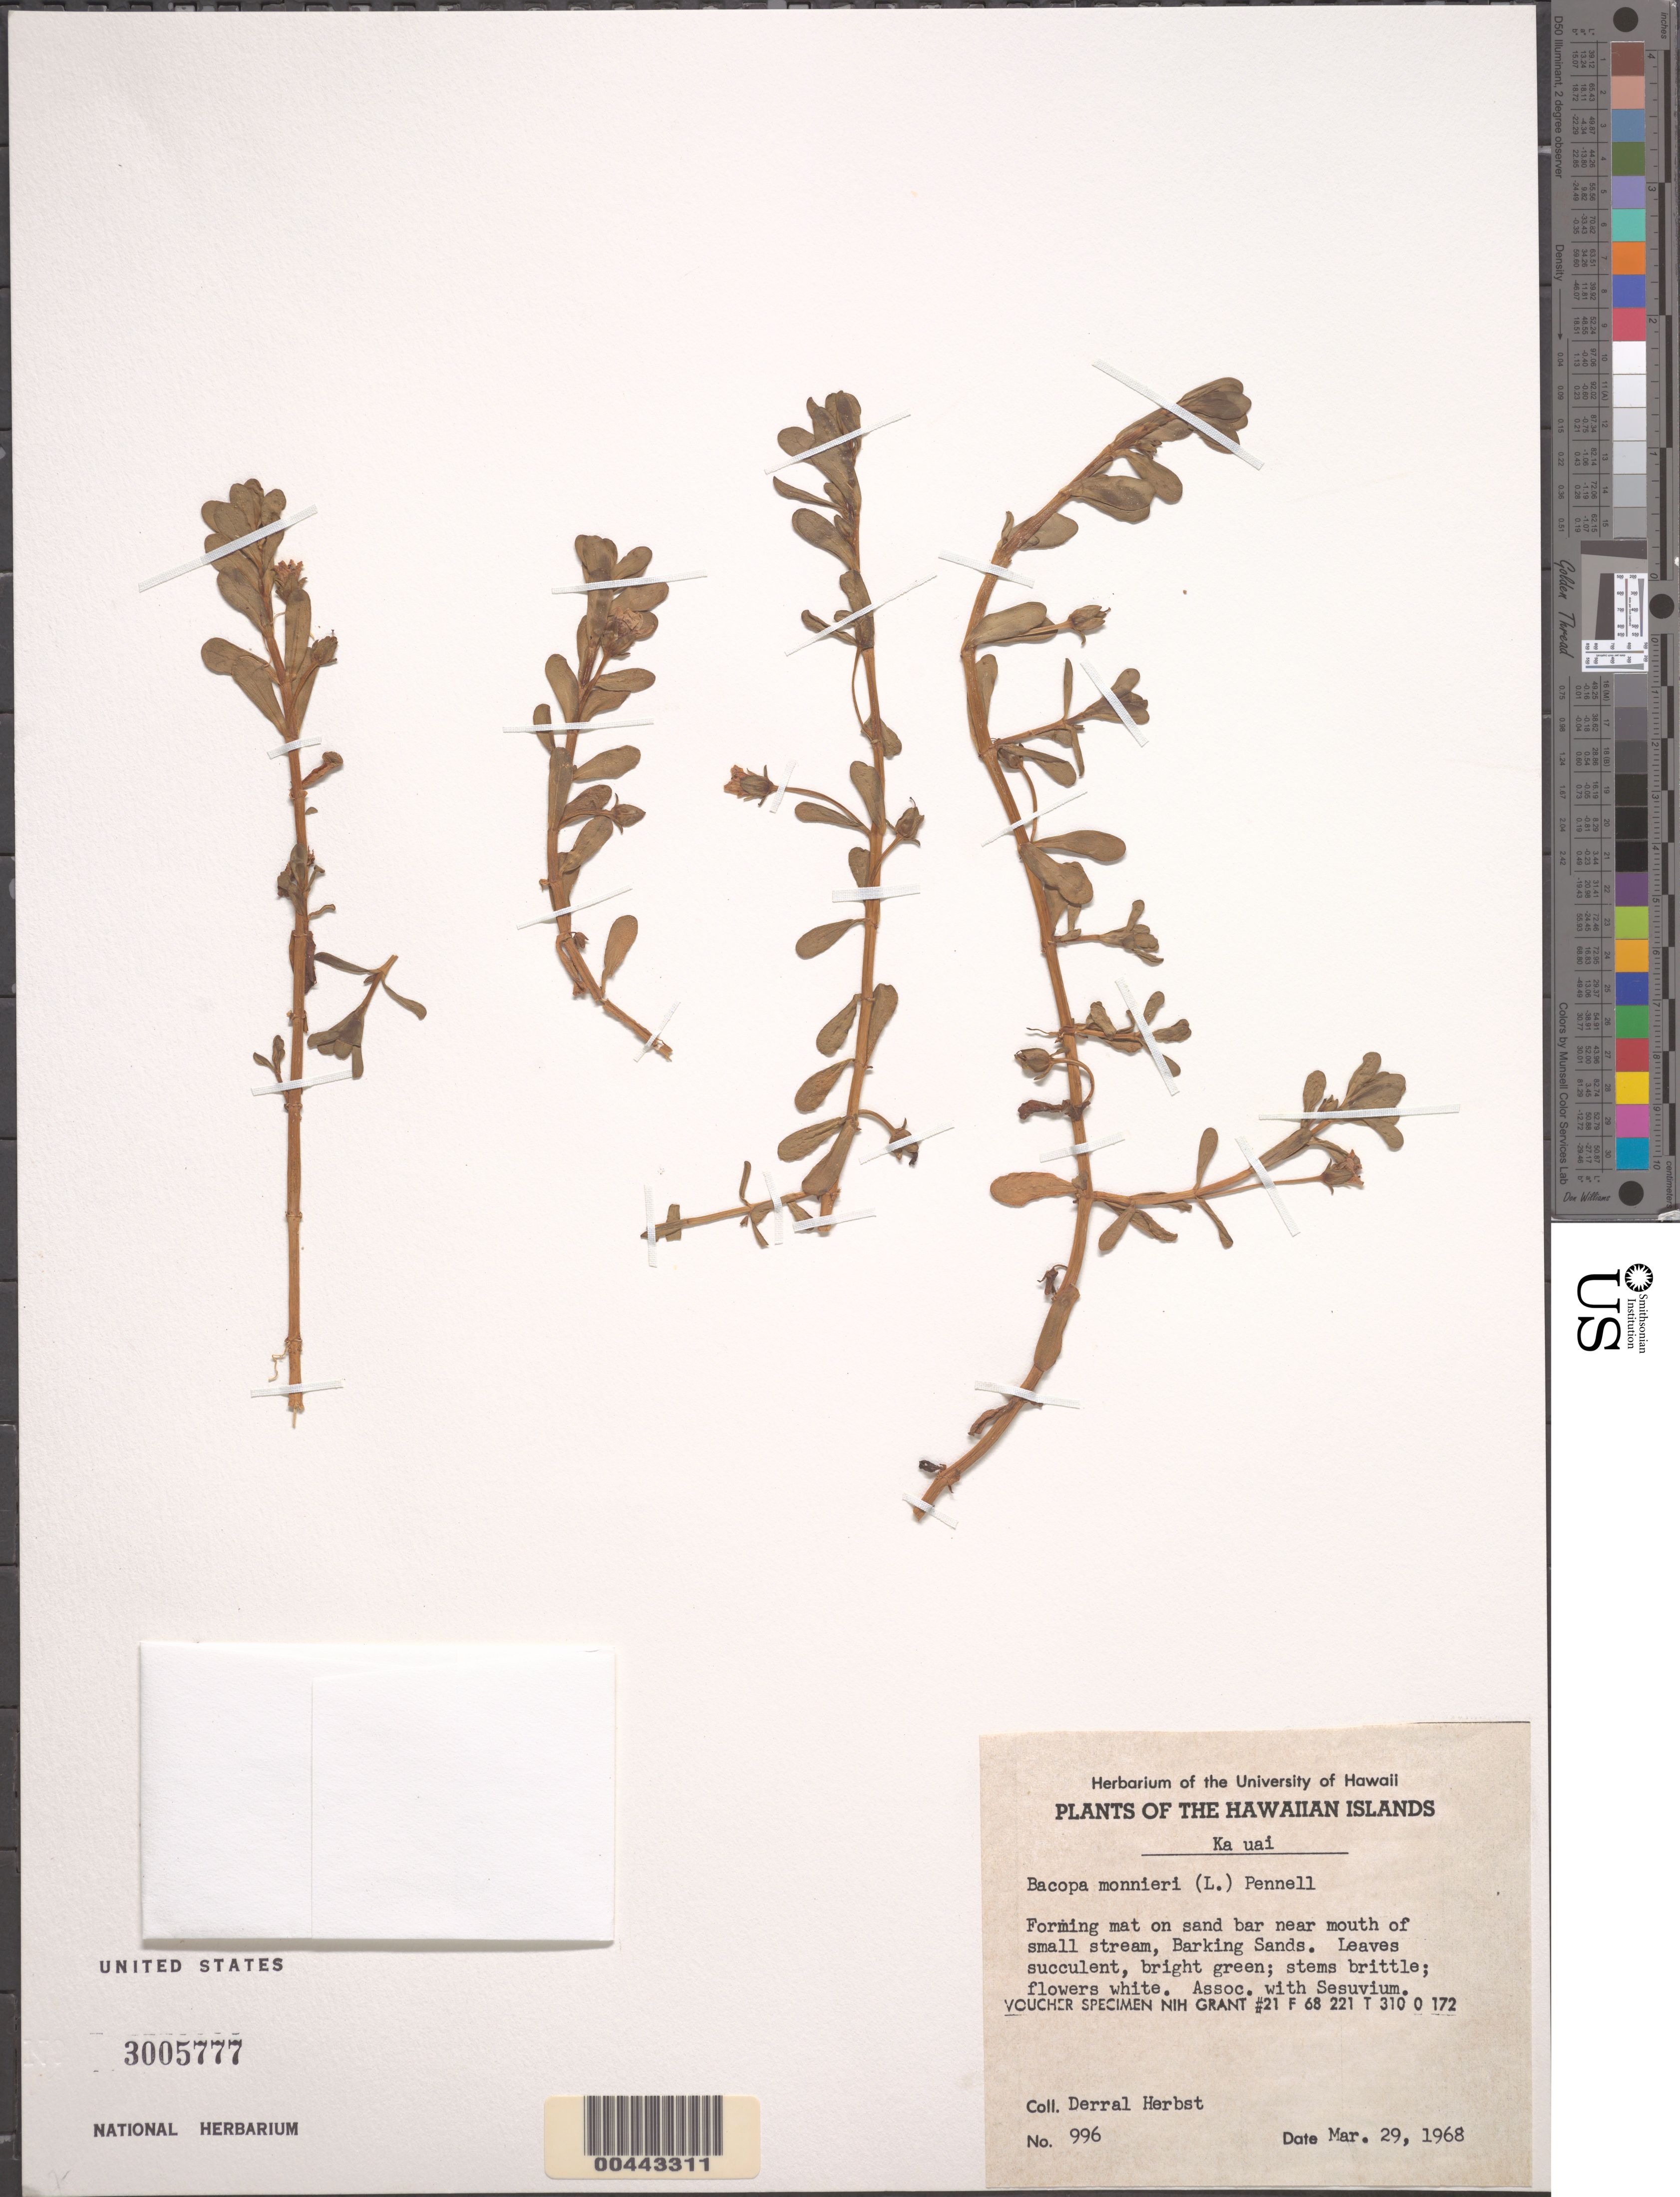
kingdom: Plantae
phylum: Tracheophyta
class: Magnoliopsida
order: Lamiales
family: Plantaginaceae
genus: Bacopa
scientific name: Bacopa monnieri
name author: (L.) Wettst.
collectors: D. R. Herbst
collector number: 996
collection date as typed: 29 Mar 1968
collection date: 1968-03-29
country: United States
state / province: Hawaii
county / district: Kauai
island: Kaua'i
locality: sand bar near mouth of small stream, Barking Sands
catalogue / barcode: US 3005777